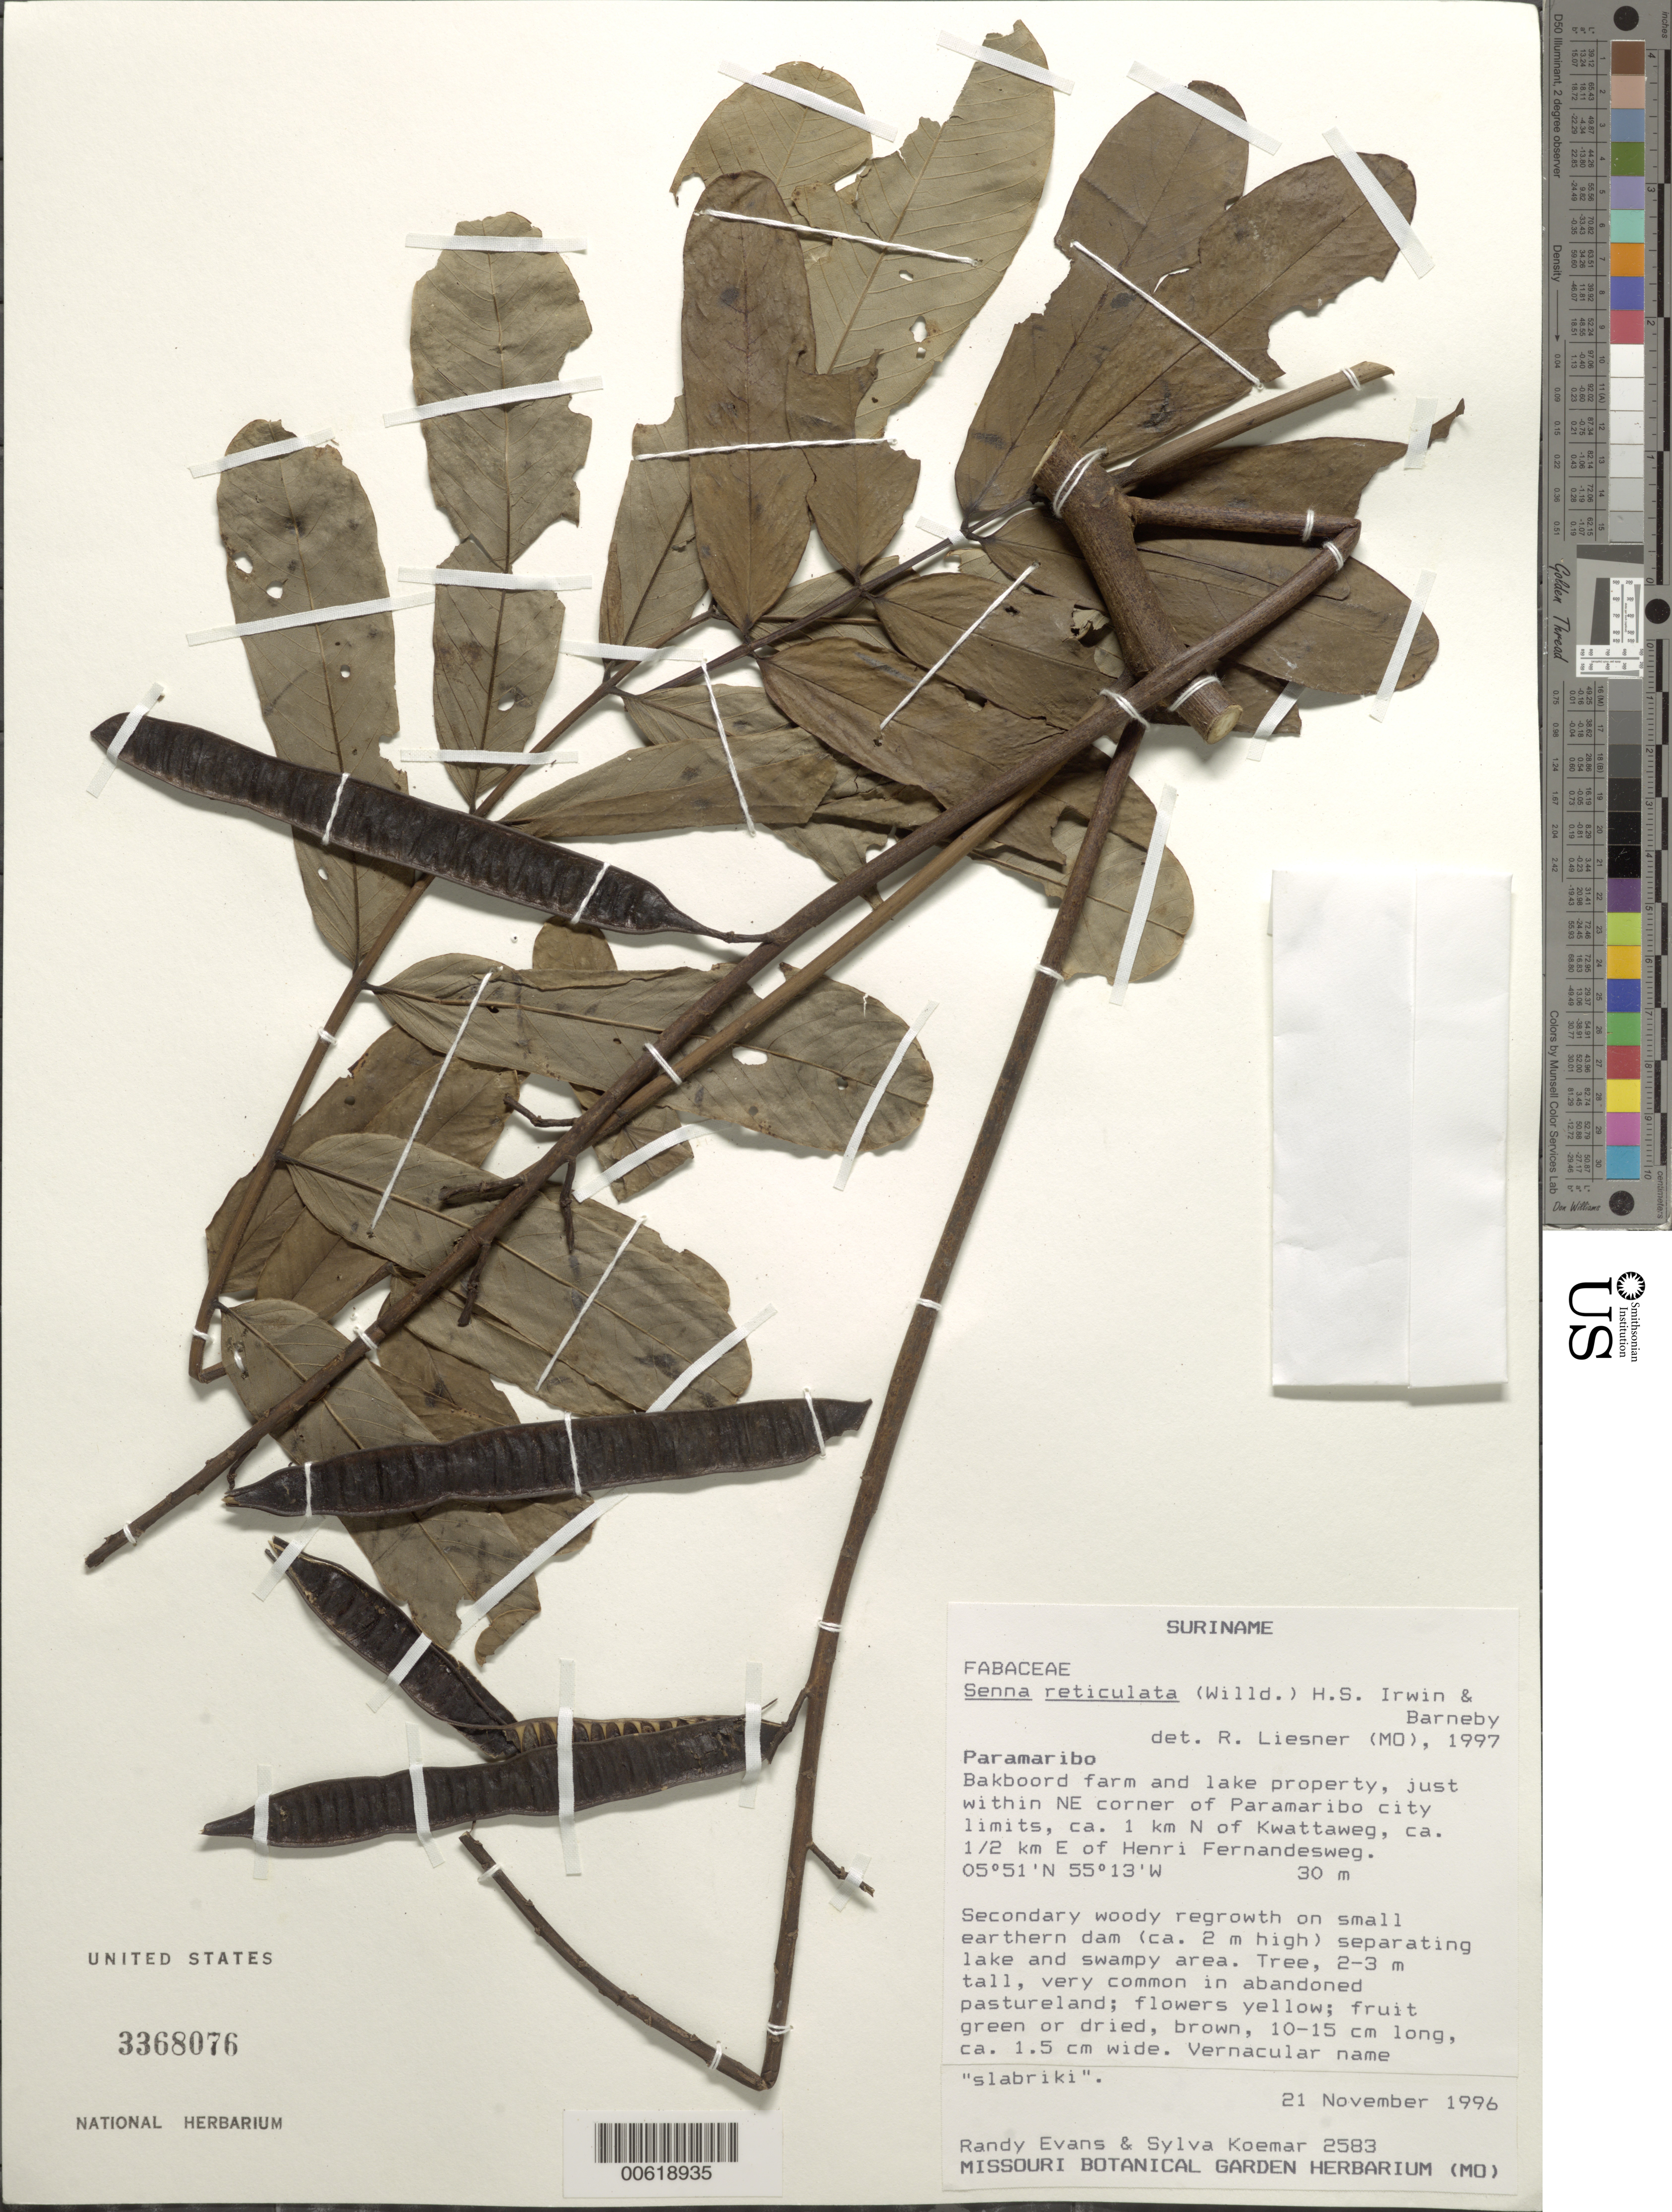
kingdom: Plantae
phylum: Tracheophyta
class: Magnoliopsida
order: Fabales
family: Fabaceae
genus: Senna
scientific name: Senna reticulata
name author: (Willd.) H.S. Irwin & Barneby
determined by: Liesner, R. L.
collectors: R. Evans & S. Koemar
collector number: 2583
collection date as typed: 21-Nov-96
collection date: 1996-11-21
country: Suriname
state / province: Paramaribo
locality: Bakboord farm and lake property, just within NE corner of Paramaribo city limits, ca. 1 km N of Kwattaweg, ca 1/2 km E of Henri Fernandesweg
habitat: Secondary woody regrowth on small earthern dam (ca 2m high) separating lake and swampy area; abandoned pastureland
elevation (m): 30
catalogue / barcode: US 3368076